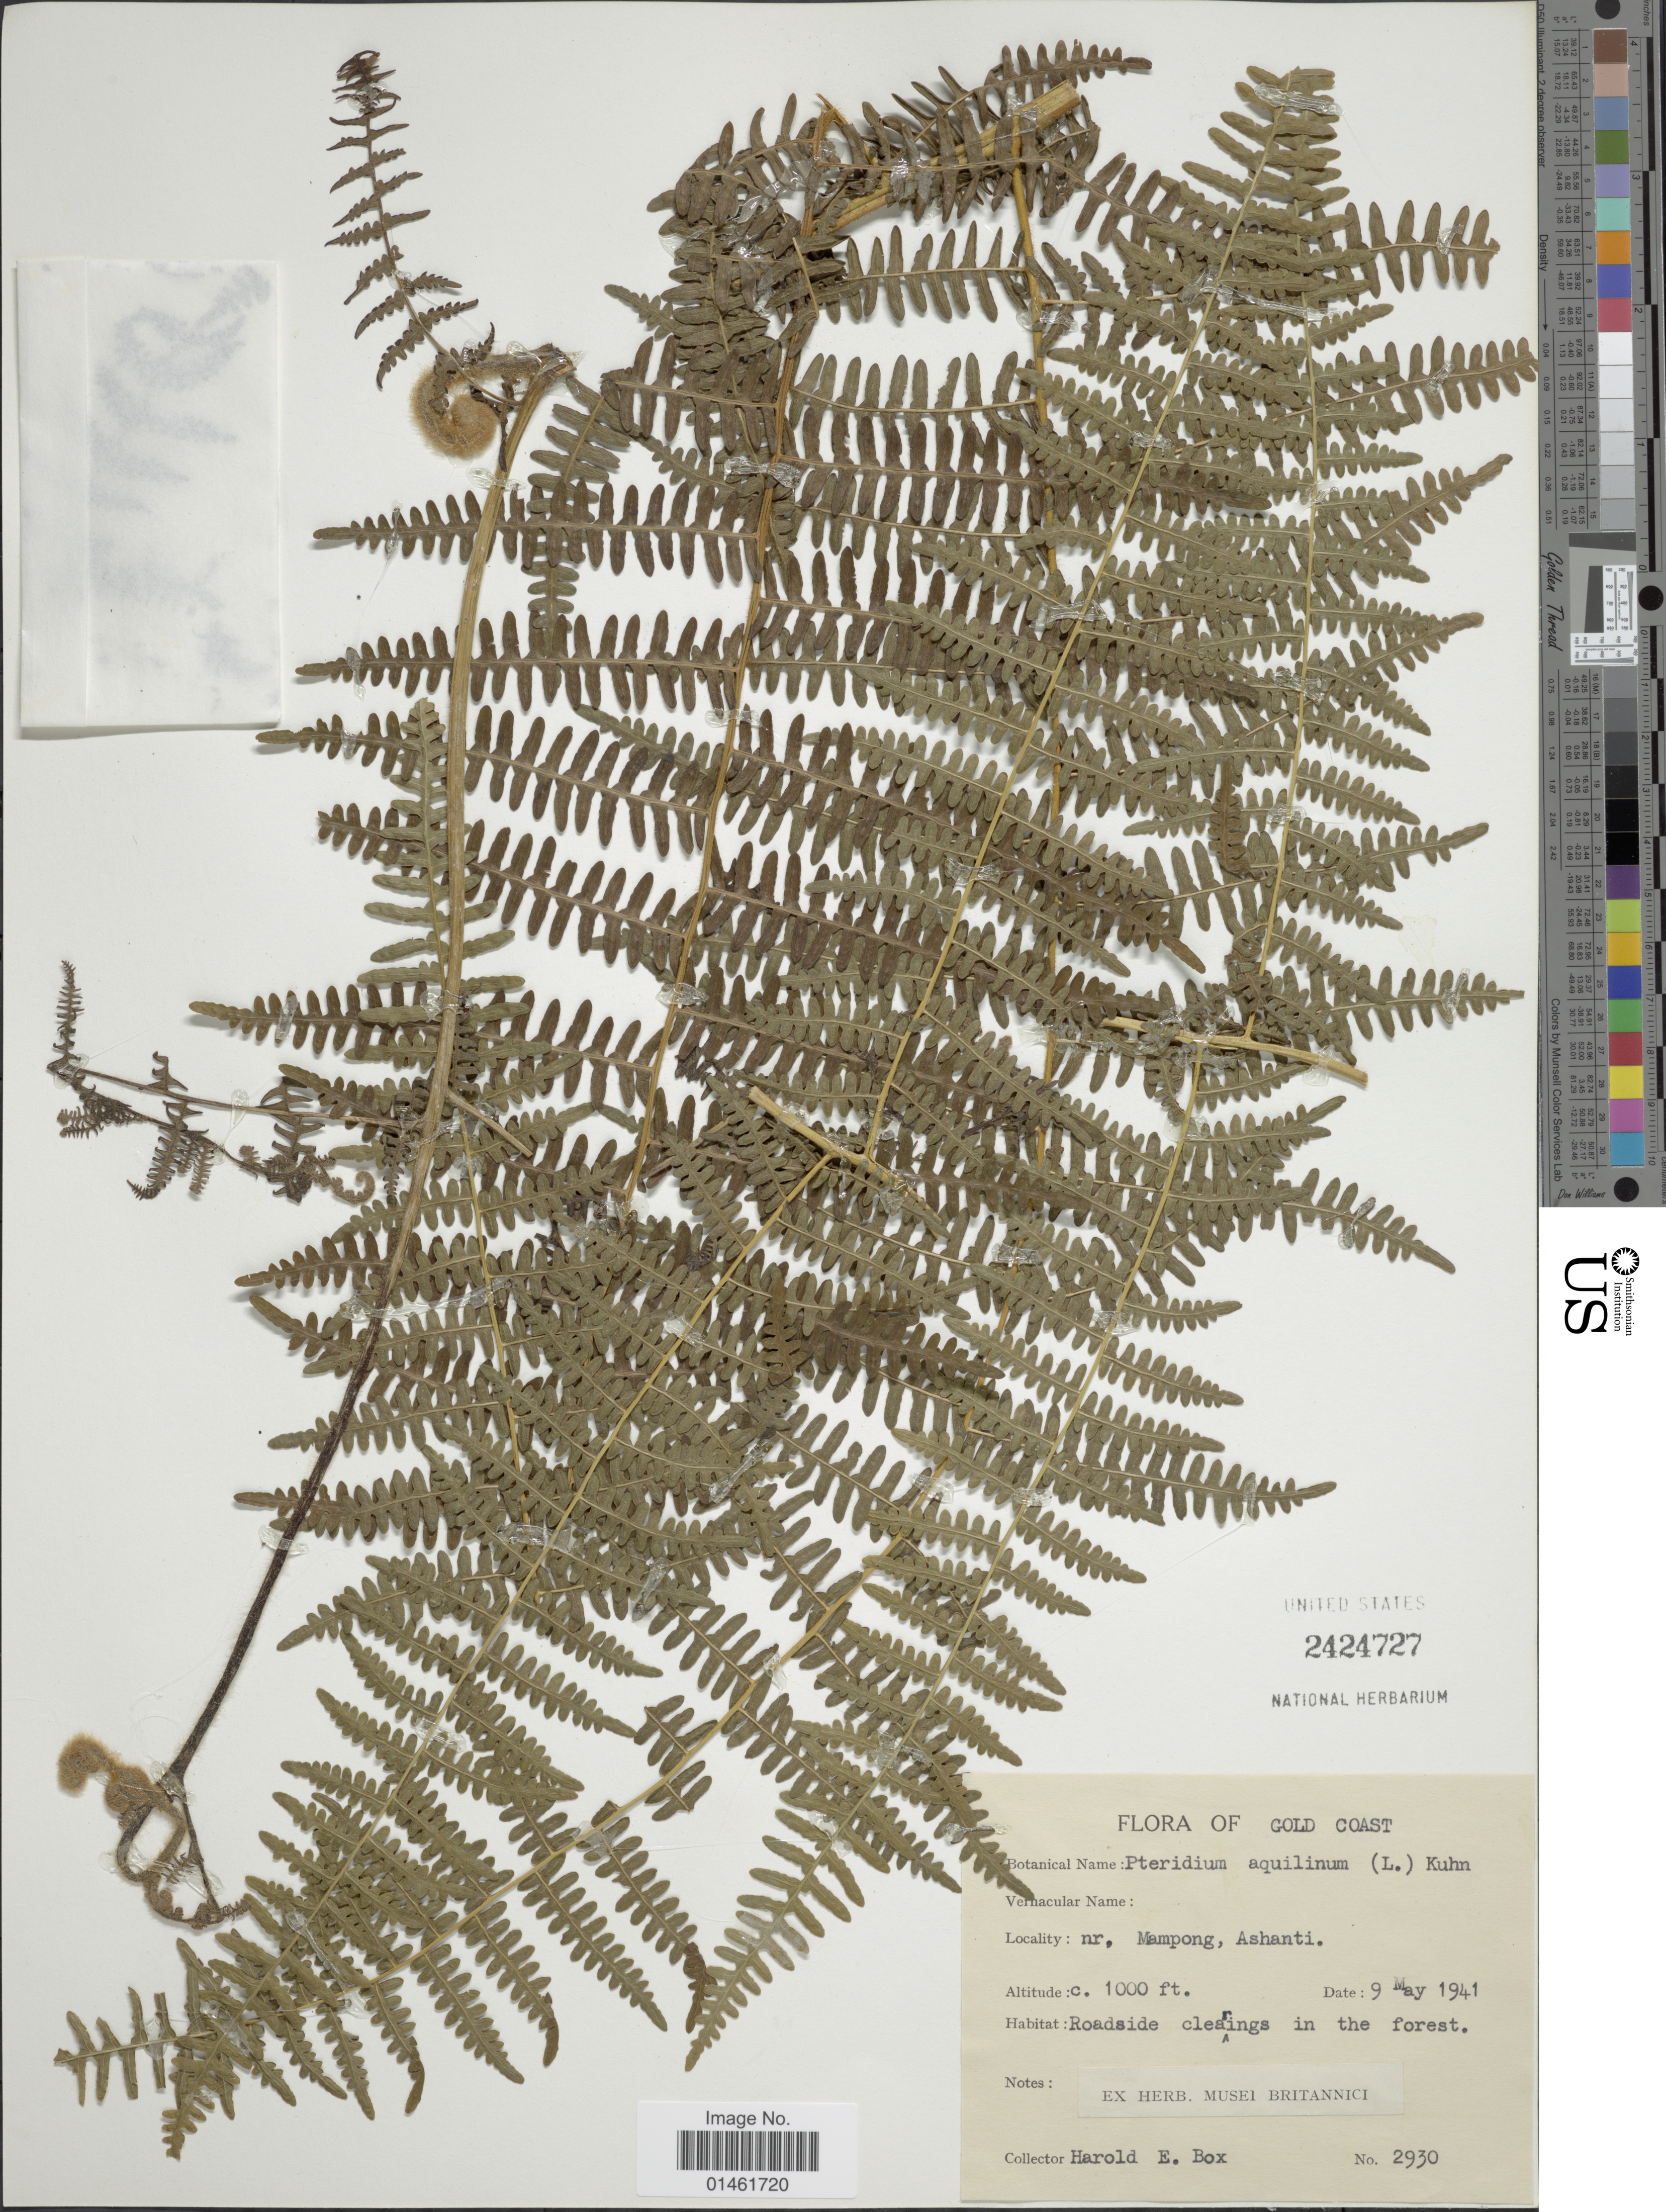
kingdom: Plantae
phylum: Tracheophyta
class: Polypodiopsida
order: Polypodiales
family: Dennstaedtiaceae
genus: Pteridium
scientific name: Pteridium aquilinum var. typicum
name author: R.M. Tryon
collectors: H. E. Box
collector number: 2930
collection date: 1941-05-09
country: Ghana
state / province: Ashanti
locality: Gold Coast, Nr. Mampong, Ashanti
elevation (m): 305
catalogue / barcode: US 2424727